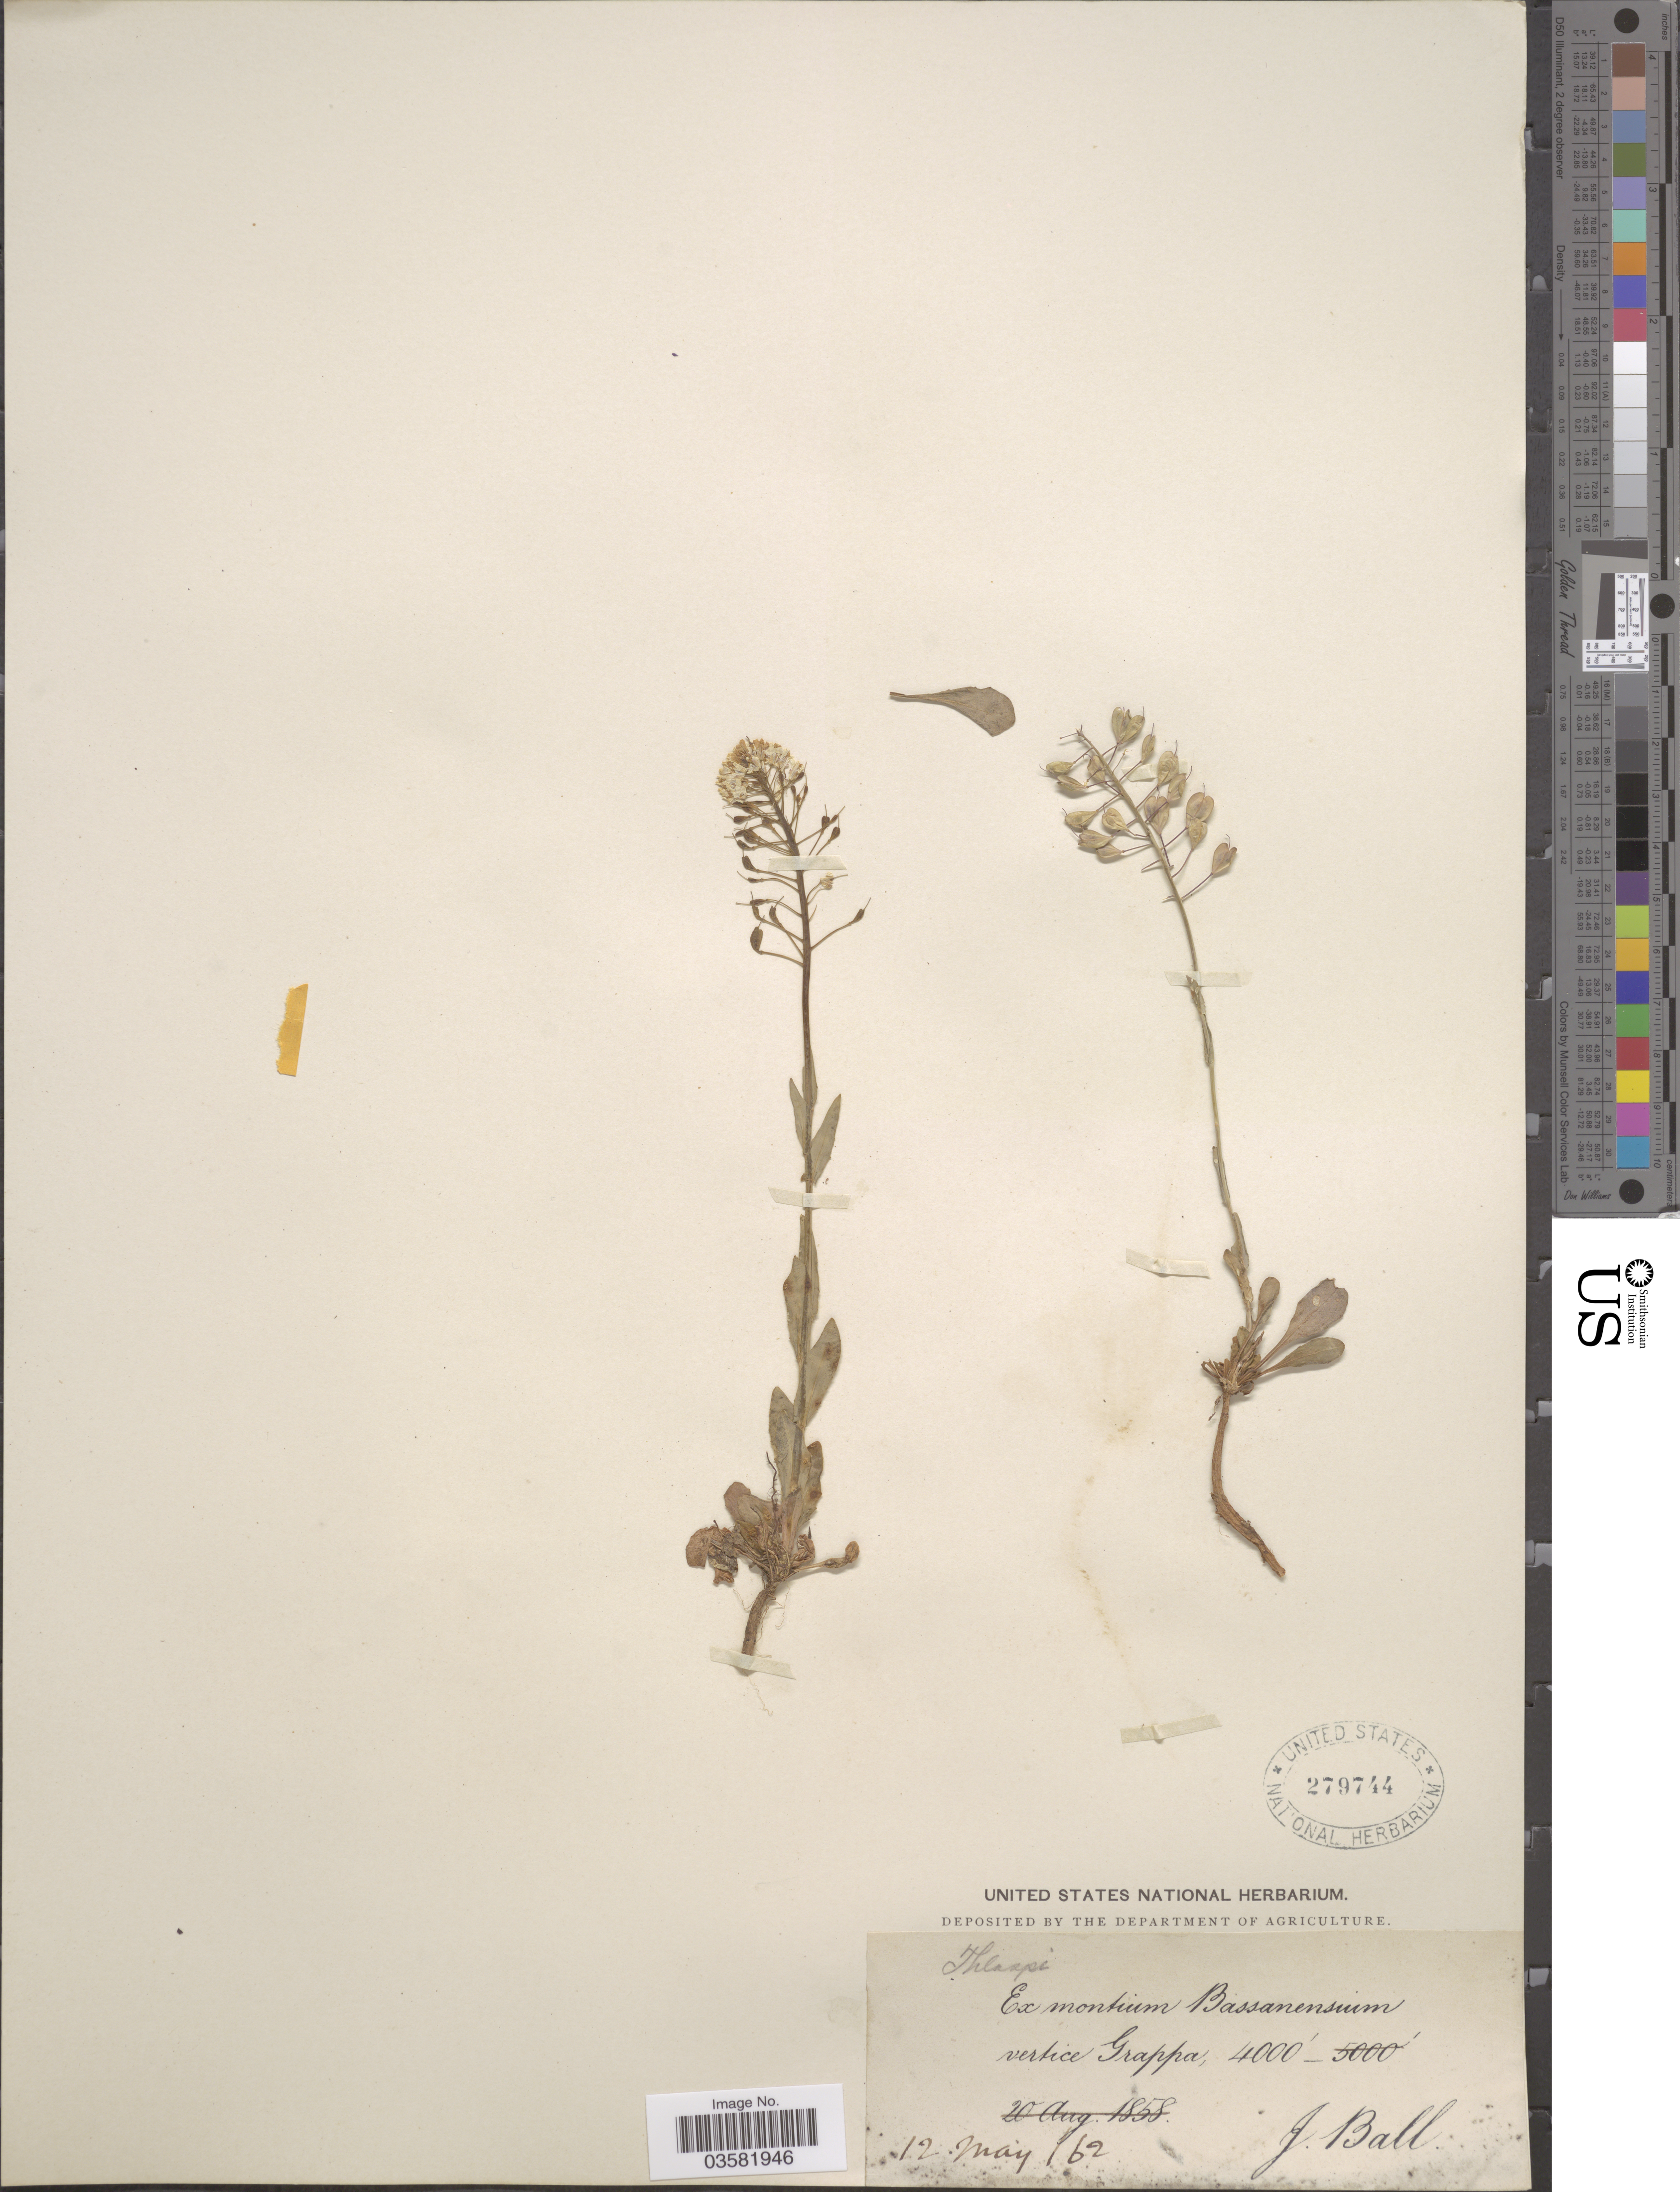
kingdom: Plantae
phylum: Tracheophyta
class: Magnoliopsida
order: Brassicales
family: Brassicaceae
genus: Thlaspi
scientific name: Thlaspi sp.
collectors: J. Ball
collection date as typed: Transcribed d/m/y: 12/5/62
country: Italy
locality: Ex montium Bassanensium vertice Grappa.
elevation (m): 1219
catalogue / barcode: US 279744